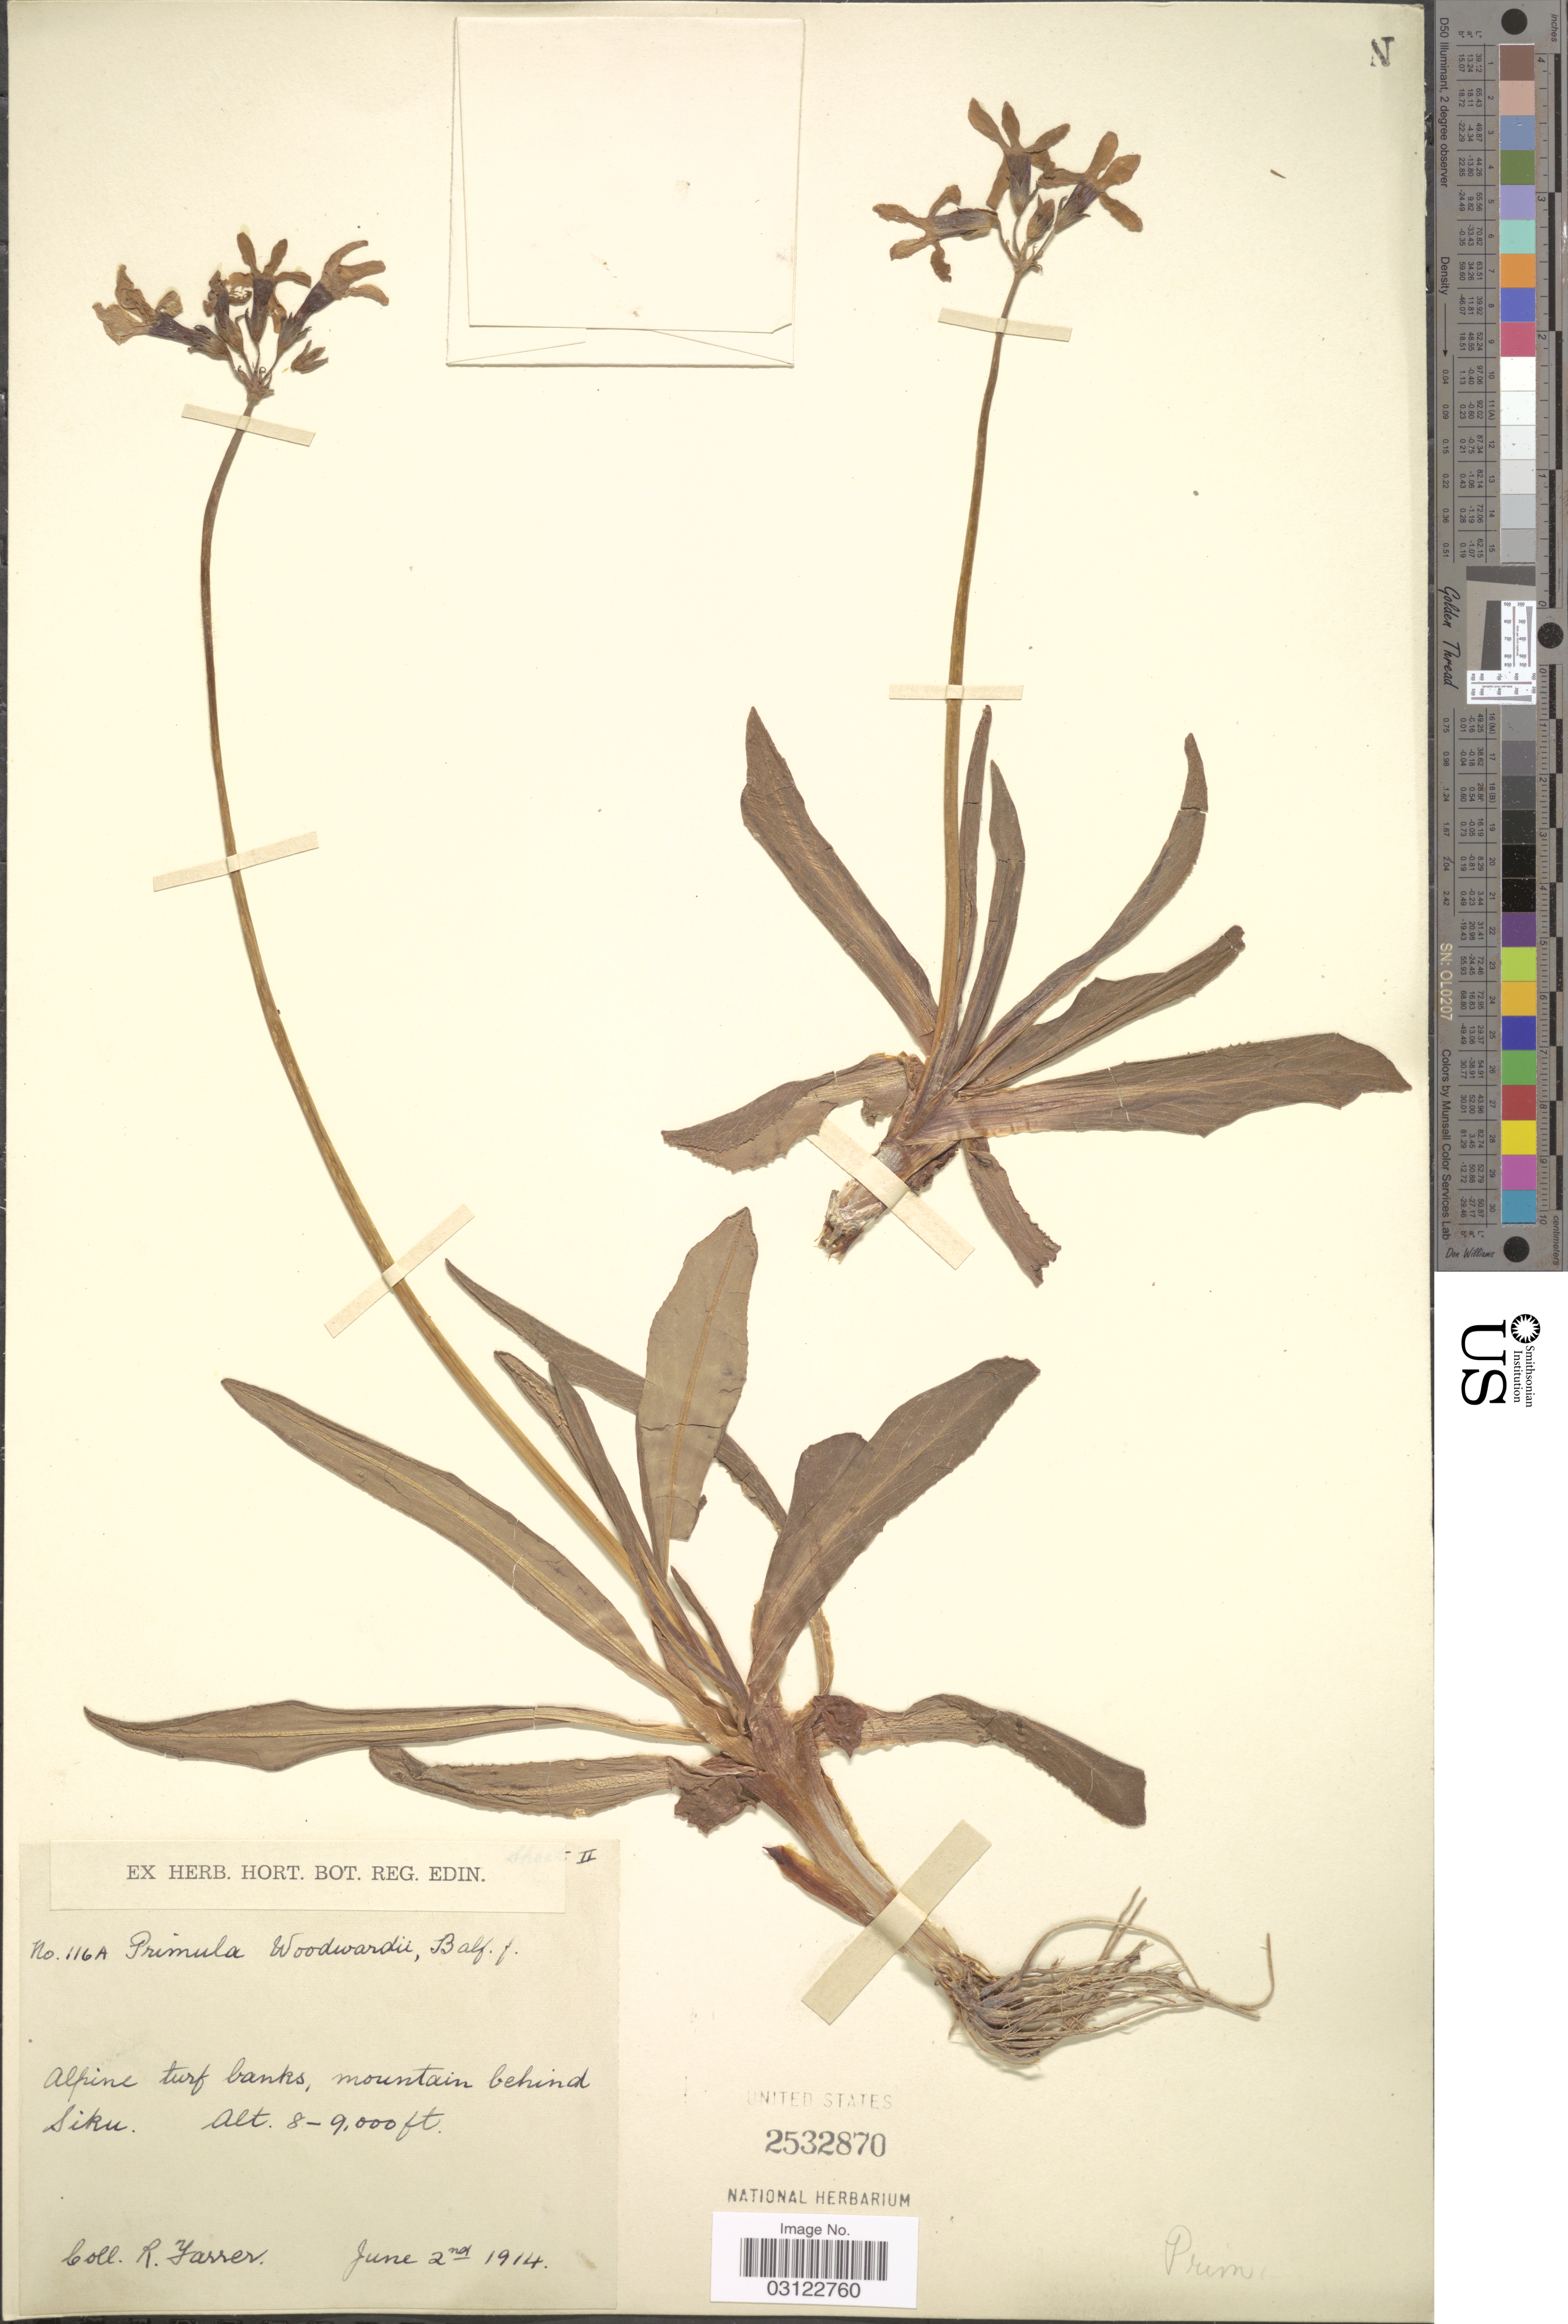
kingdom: Plantae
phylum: Tracheophyta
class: Magnoliopsida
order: Ericales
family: Primulaceae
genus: Primula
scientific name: Primula woodwardii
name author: Balf. f.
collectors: R. Farrer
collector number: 116 A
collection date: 1914-06-02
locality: Alpine turf banks, mountain behind Siku.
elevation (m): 2438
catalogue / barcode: US 2532870